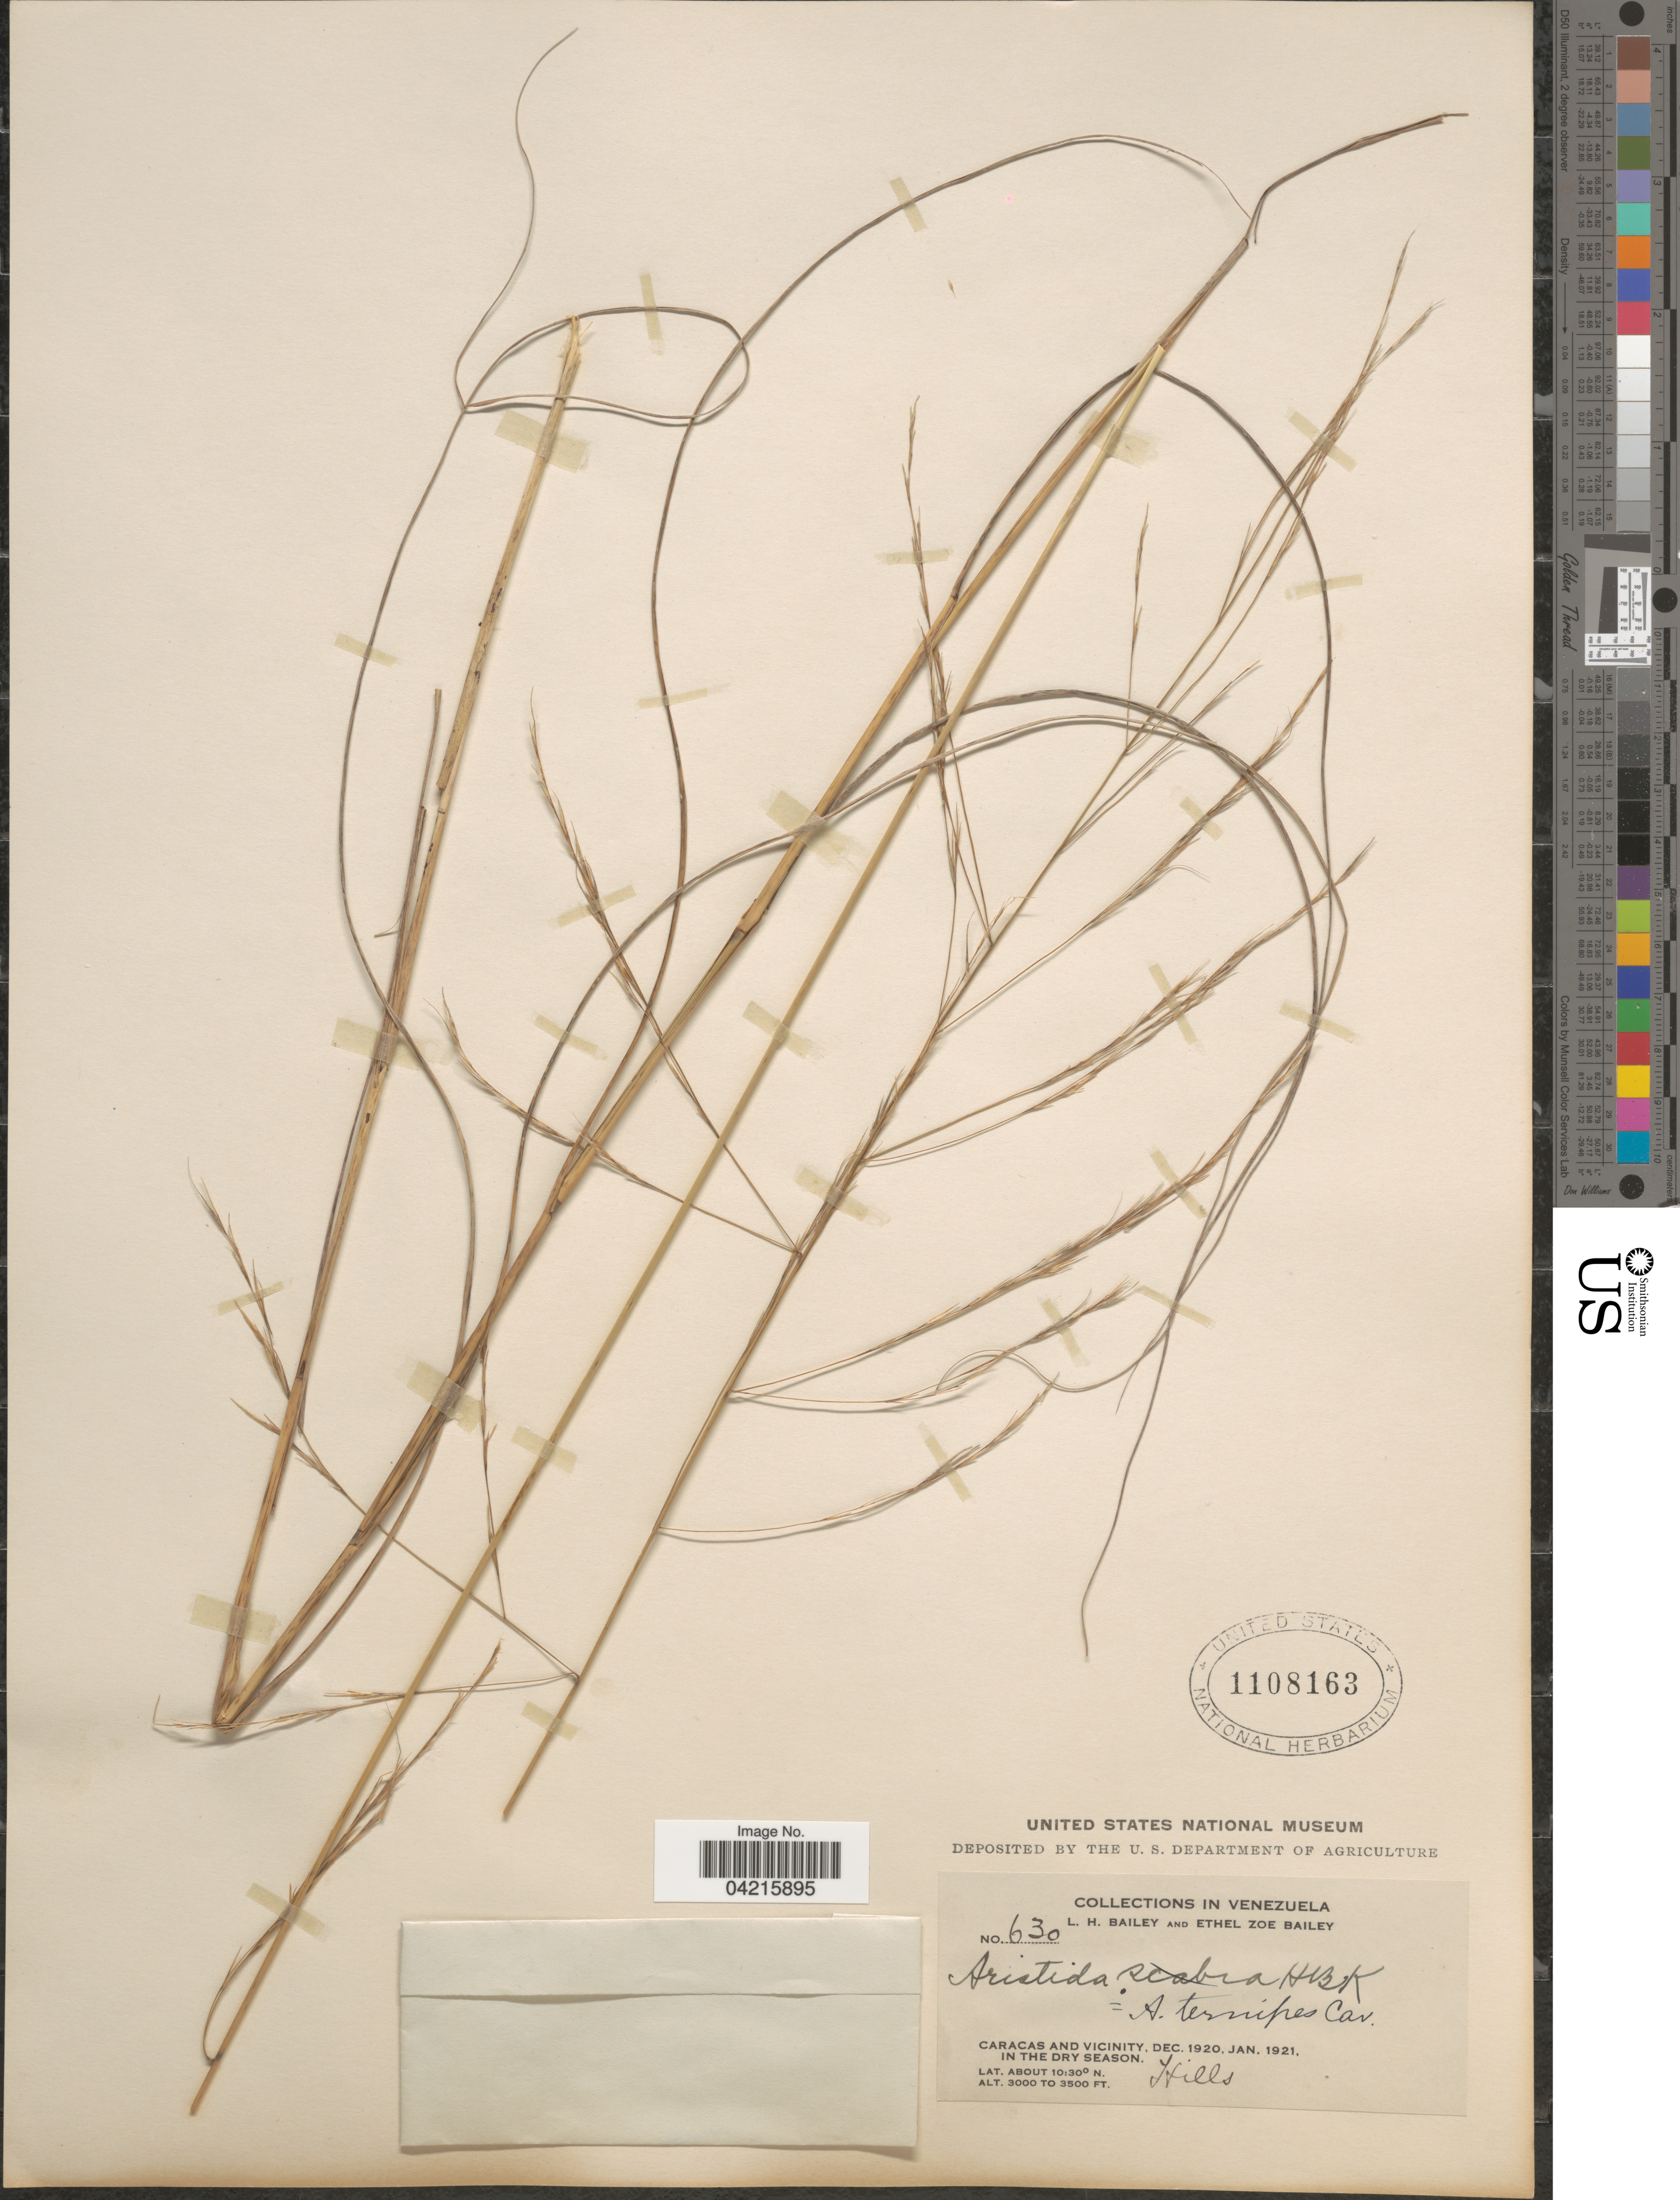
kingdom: Plantae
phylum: Tracheophyta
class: Liliopsida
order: Poales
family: Poaceae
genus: Aristida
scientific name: Aristida ternipes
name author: Cav.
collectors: L. H. Bailey & E. Z. Bailey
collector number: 630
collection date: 1920-12/1921-01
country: Venezuela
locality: Caracas and vicinity, in the dry season.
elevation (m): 914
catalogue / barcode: US 1108163